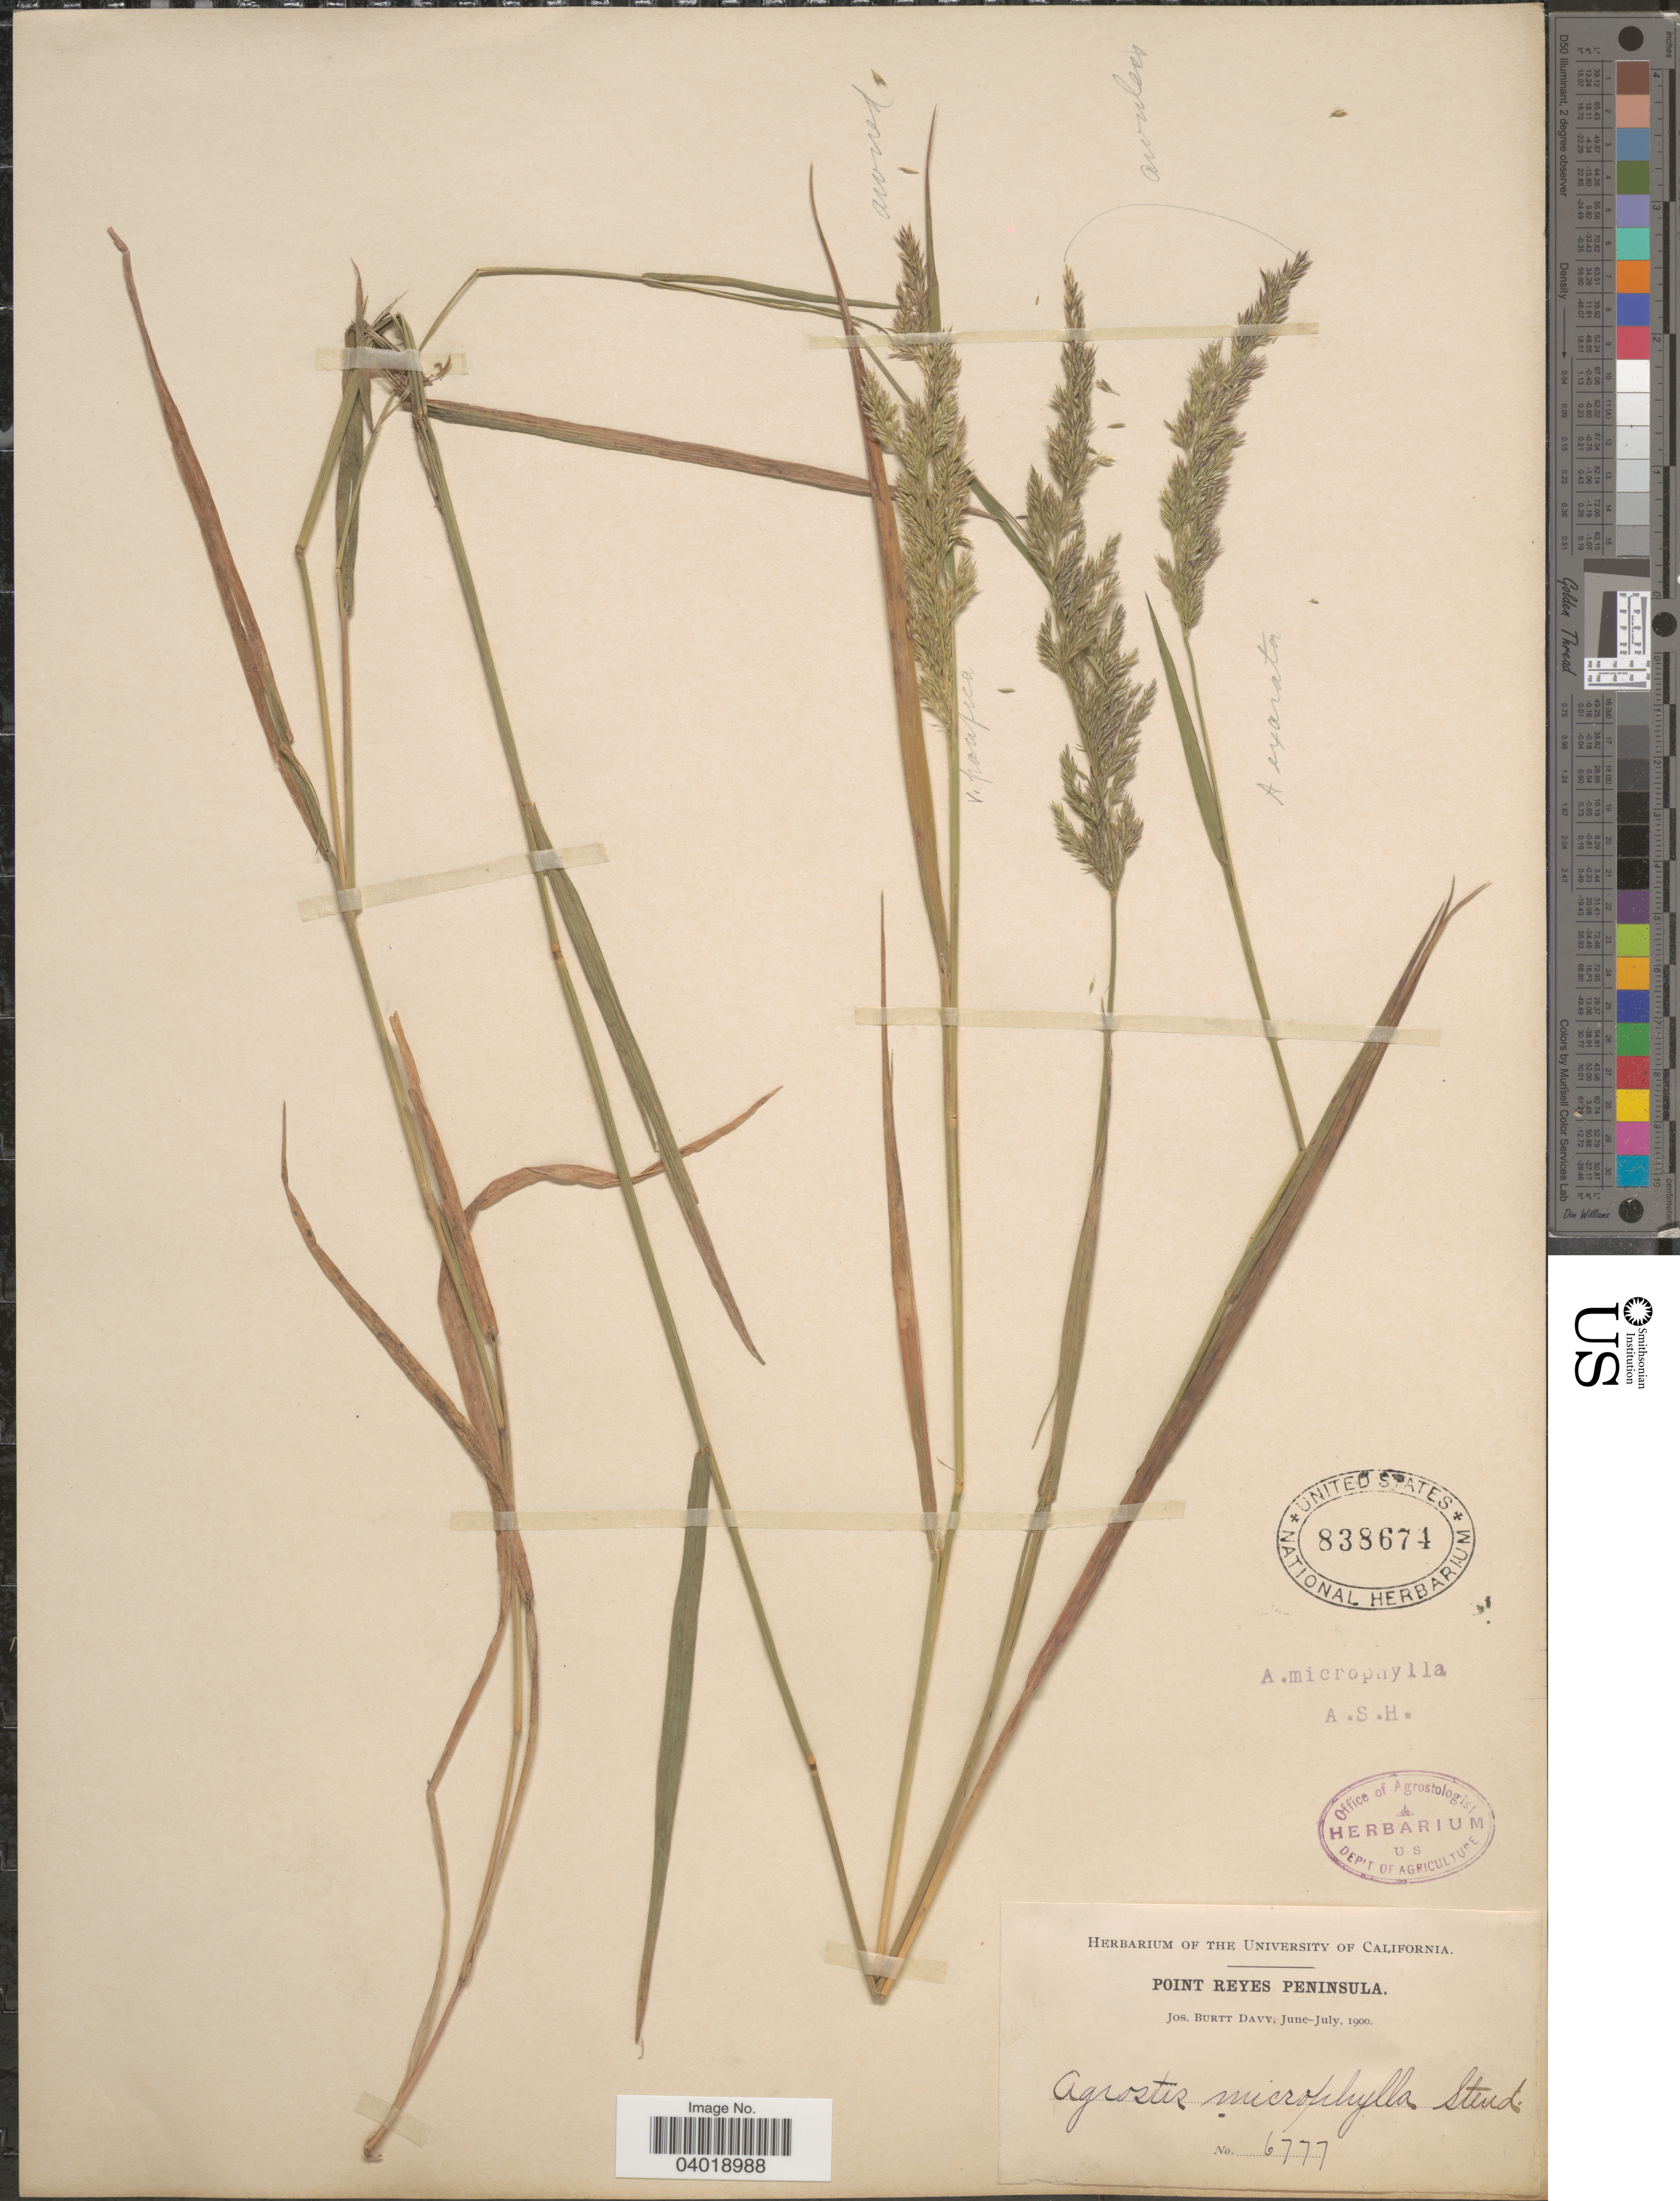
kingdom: Plantae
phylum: Tracheophyta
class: Liliopsida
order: Poales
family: Poaceae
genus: Agrostis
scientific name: Agrostis exarata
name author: Trin.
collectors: J. Burtt Davy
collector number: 6777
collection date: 1900-06/1900-07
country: United States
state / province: California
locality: Point Reyes Peninsula.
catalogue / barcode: US 838674